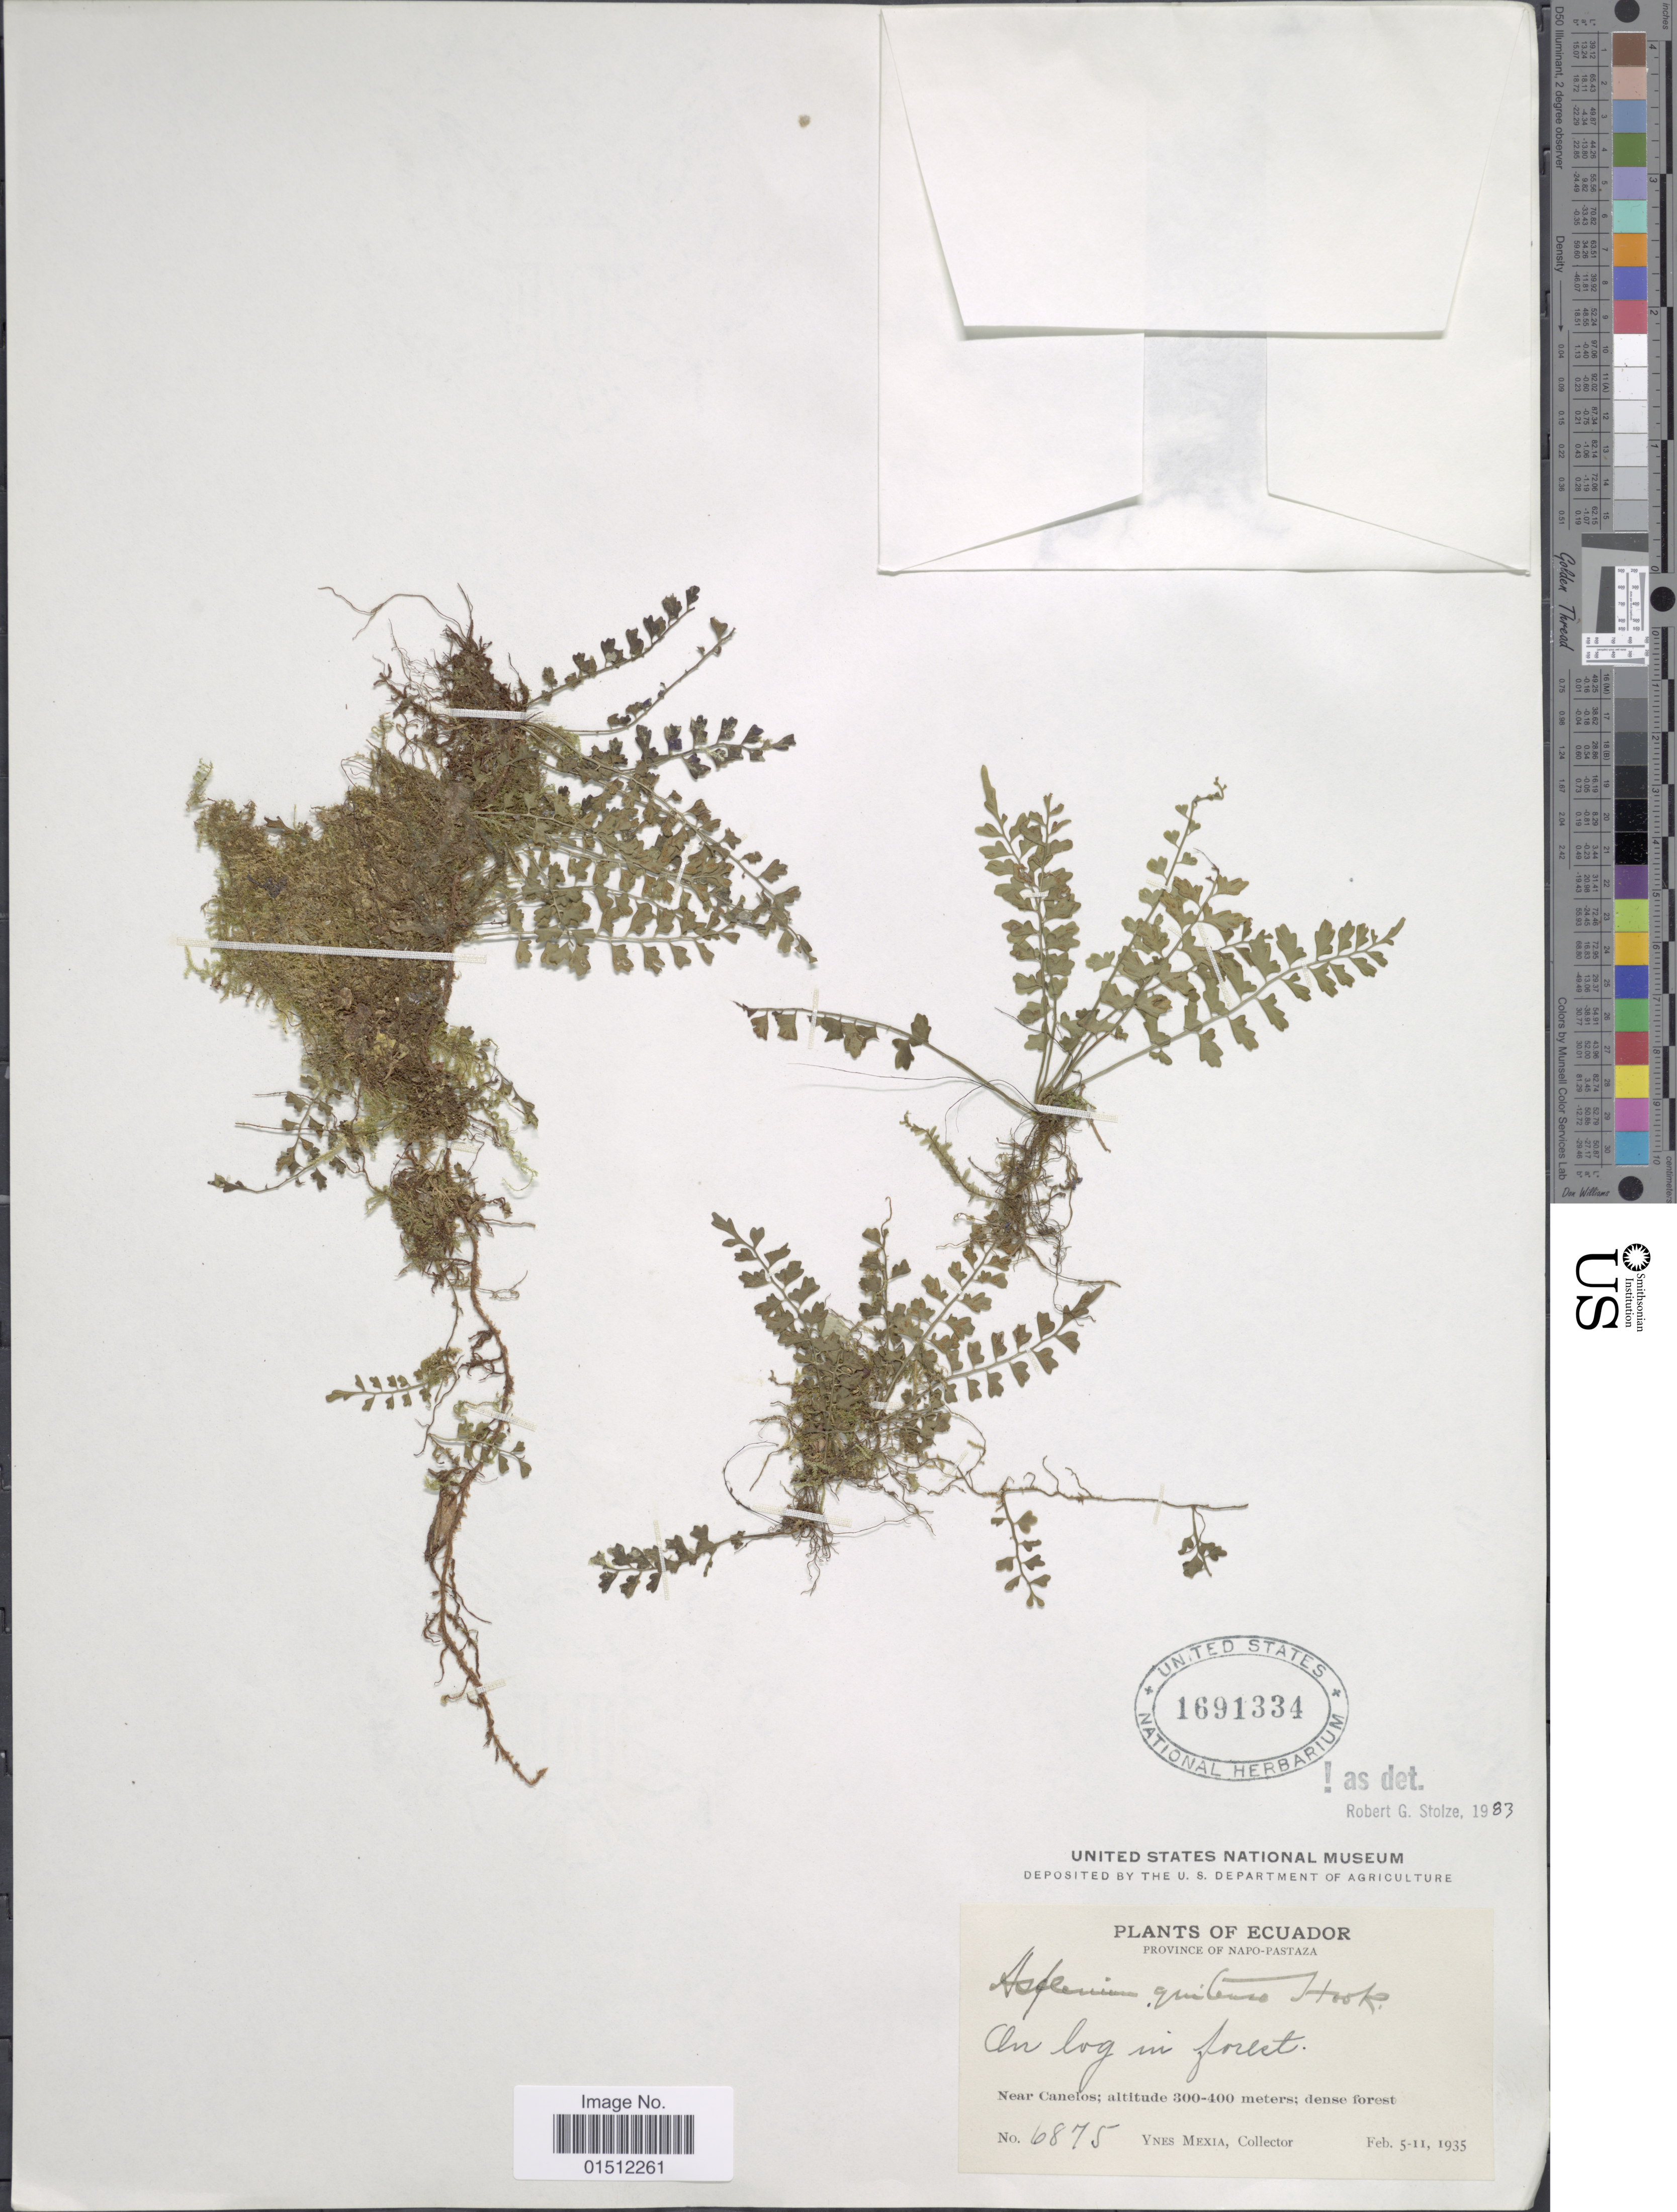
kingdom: Plantae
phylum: Tracheophyta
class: Polypodiopsida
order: Polypodiales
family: Aspleniaceae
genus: Asplenium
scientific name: Asplenium quitense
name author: Hook.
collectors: Y. Mexia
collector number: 6875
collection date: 1935-02-05/1935-02-11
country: Ecuador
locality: Province of Napo-Pastaza. Near Canelos.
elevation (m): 300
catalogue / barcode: US 1691334